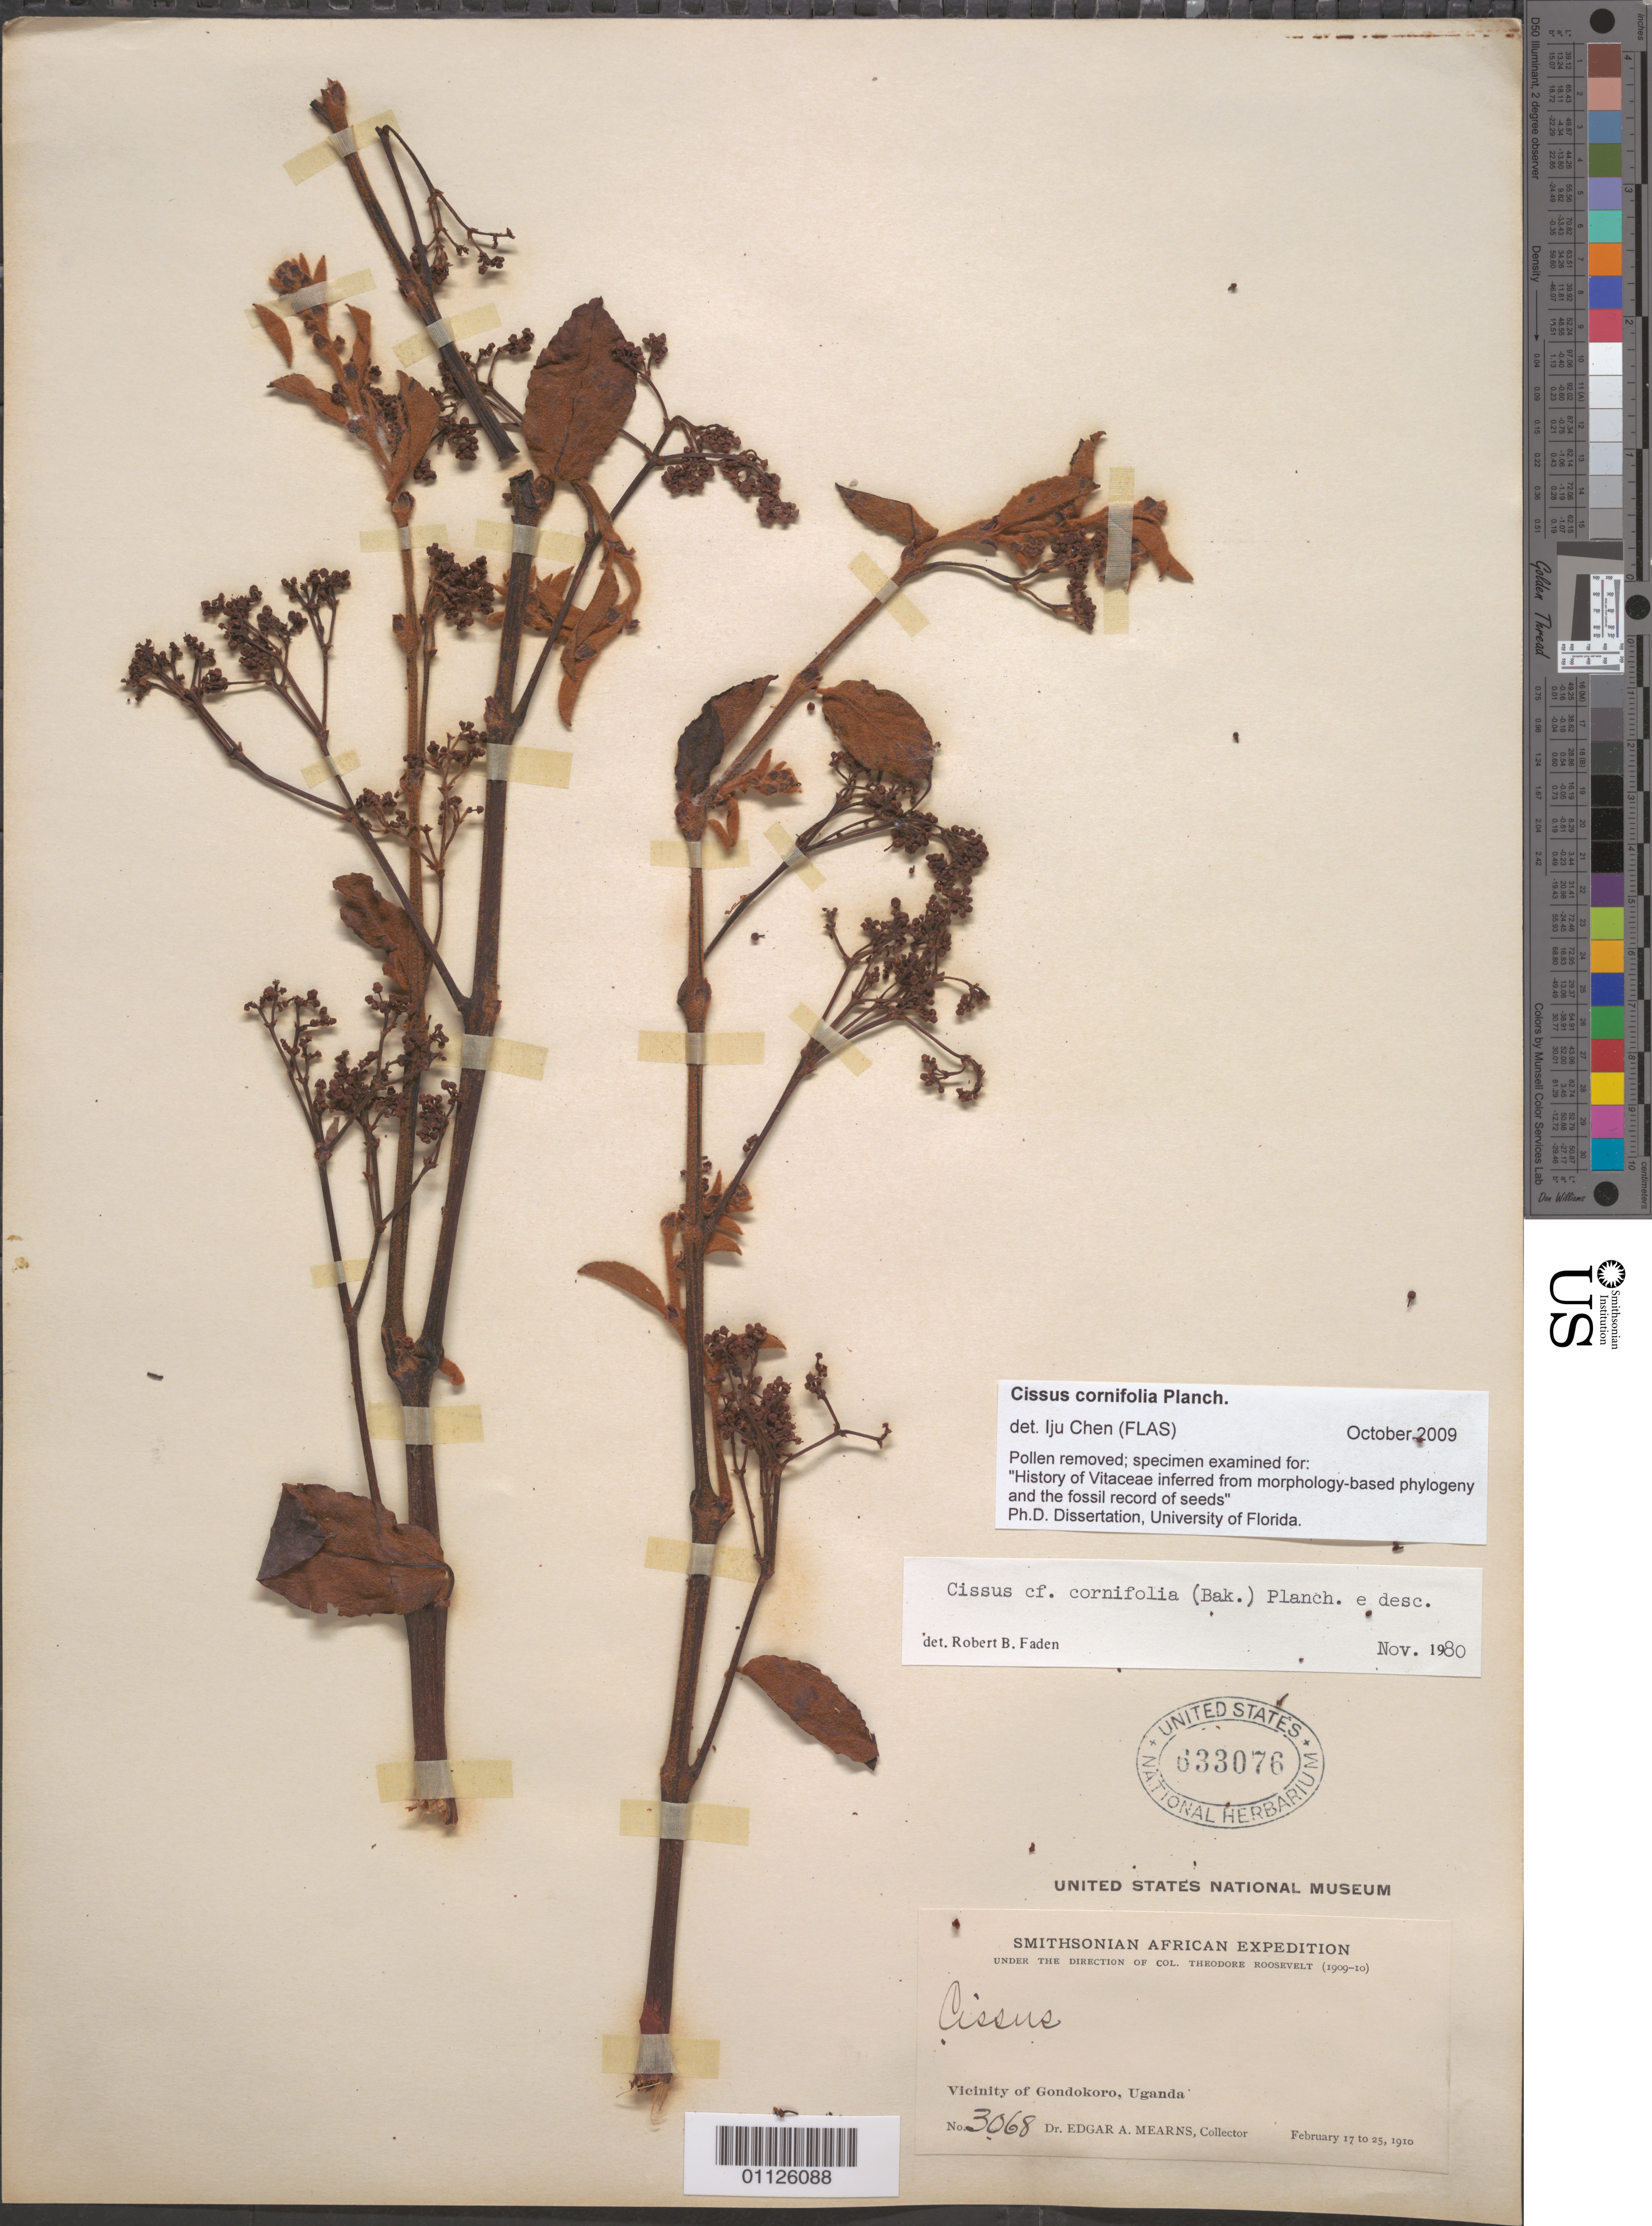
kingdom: Plantae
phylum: Tracheophyta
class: Magnoliopsida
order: Vitales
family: Vitaceae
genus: Cissus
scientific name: Cissus cornifolia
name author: (Baker) Planch.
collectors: E. A. Mearns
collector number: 3068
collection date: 1910-02-17/1910-02-25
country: Uganda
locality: Vicinity of Gondokoro.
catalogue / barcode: US 633076